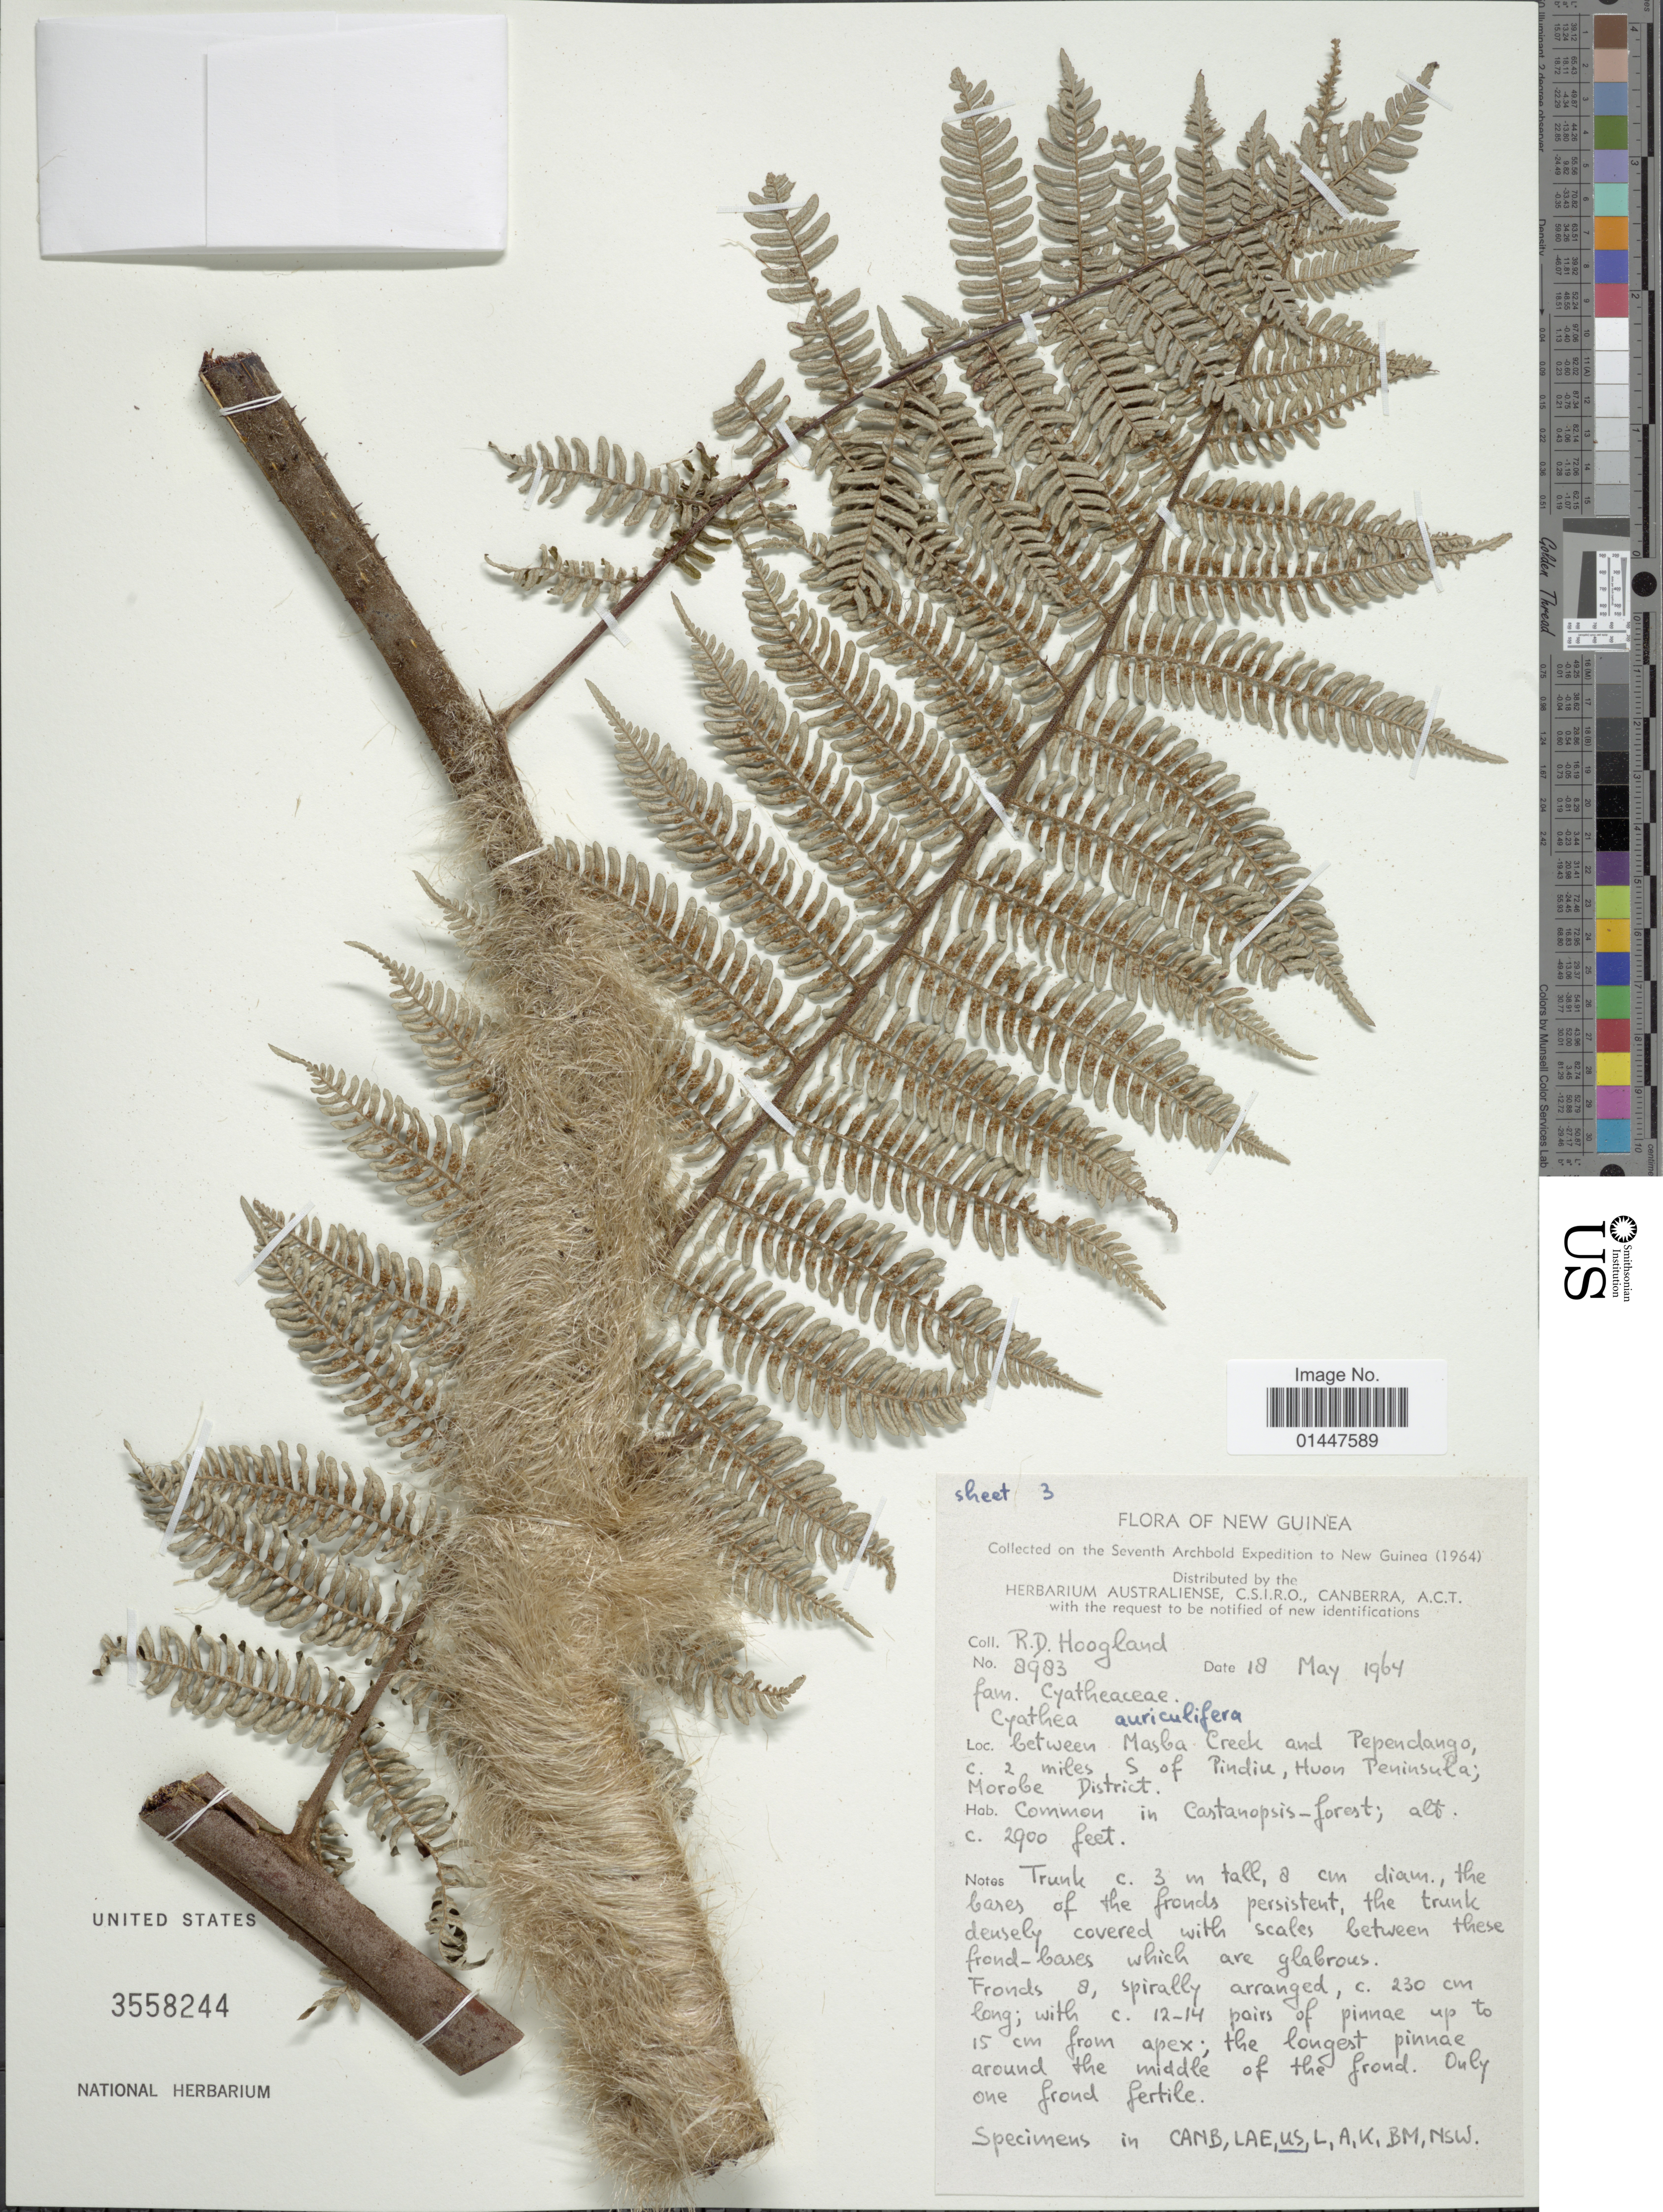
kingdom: Plantae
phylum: Tracheophyta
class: Polypodiopsida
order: Cyatheales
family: Cyatheaceae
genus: Sphaeropteris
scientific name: Sphaeropteris auriculifera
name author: (Copel.) R.M. Tryon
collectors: R. D. Hoogland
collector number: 8983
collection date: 1964-01-18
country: Papua New Guinea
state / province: Morobe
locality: New Guinea. between Masba Creek and Pependango, c. 2 miles S of Pindiu, Huon Peninsula; Morobe District.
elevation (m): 884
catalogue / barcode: US 3558244